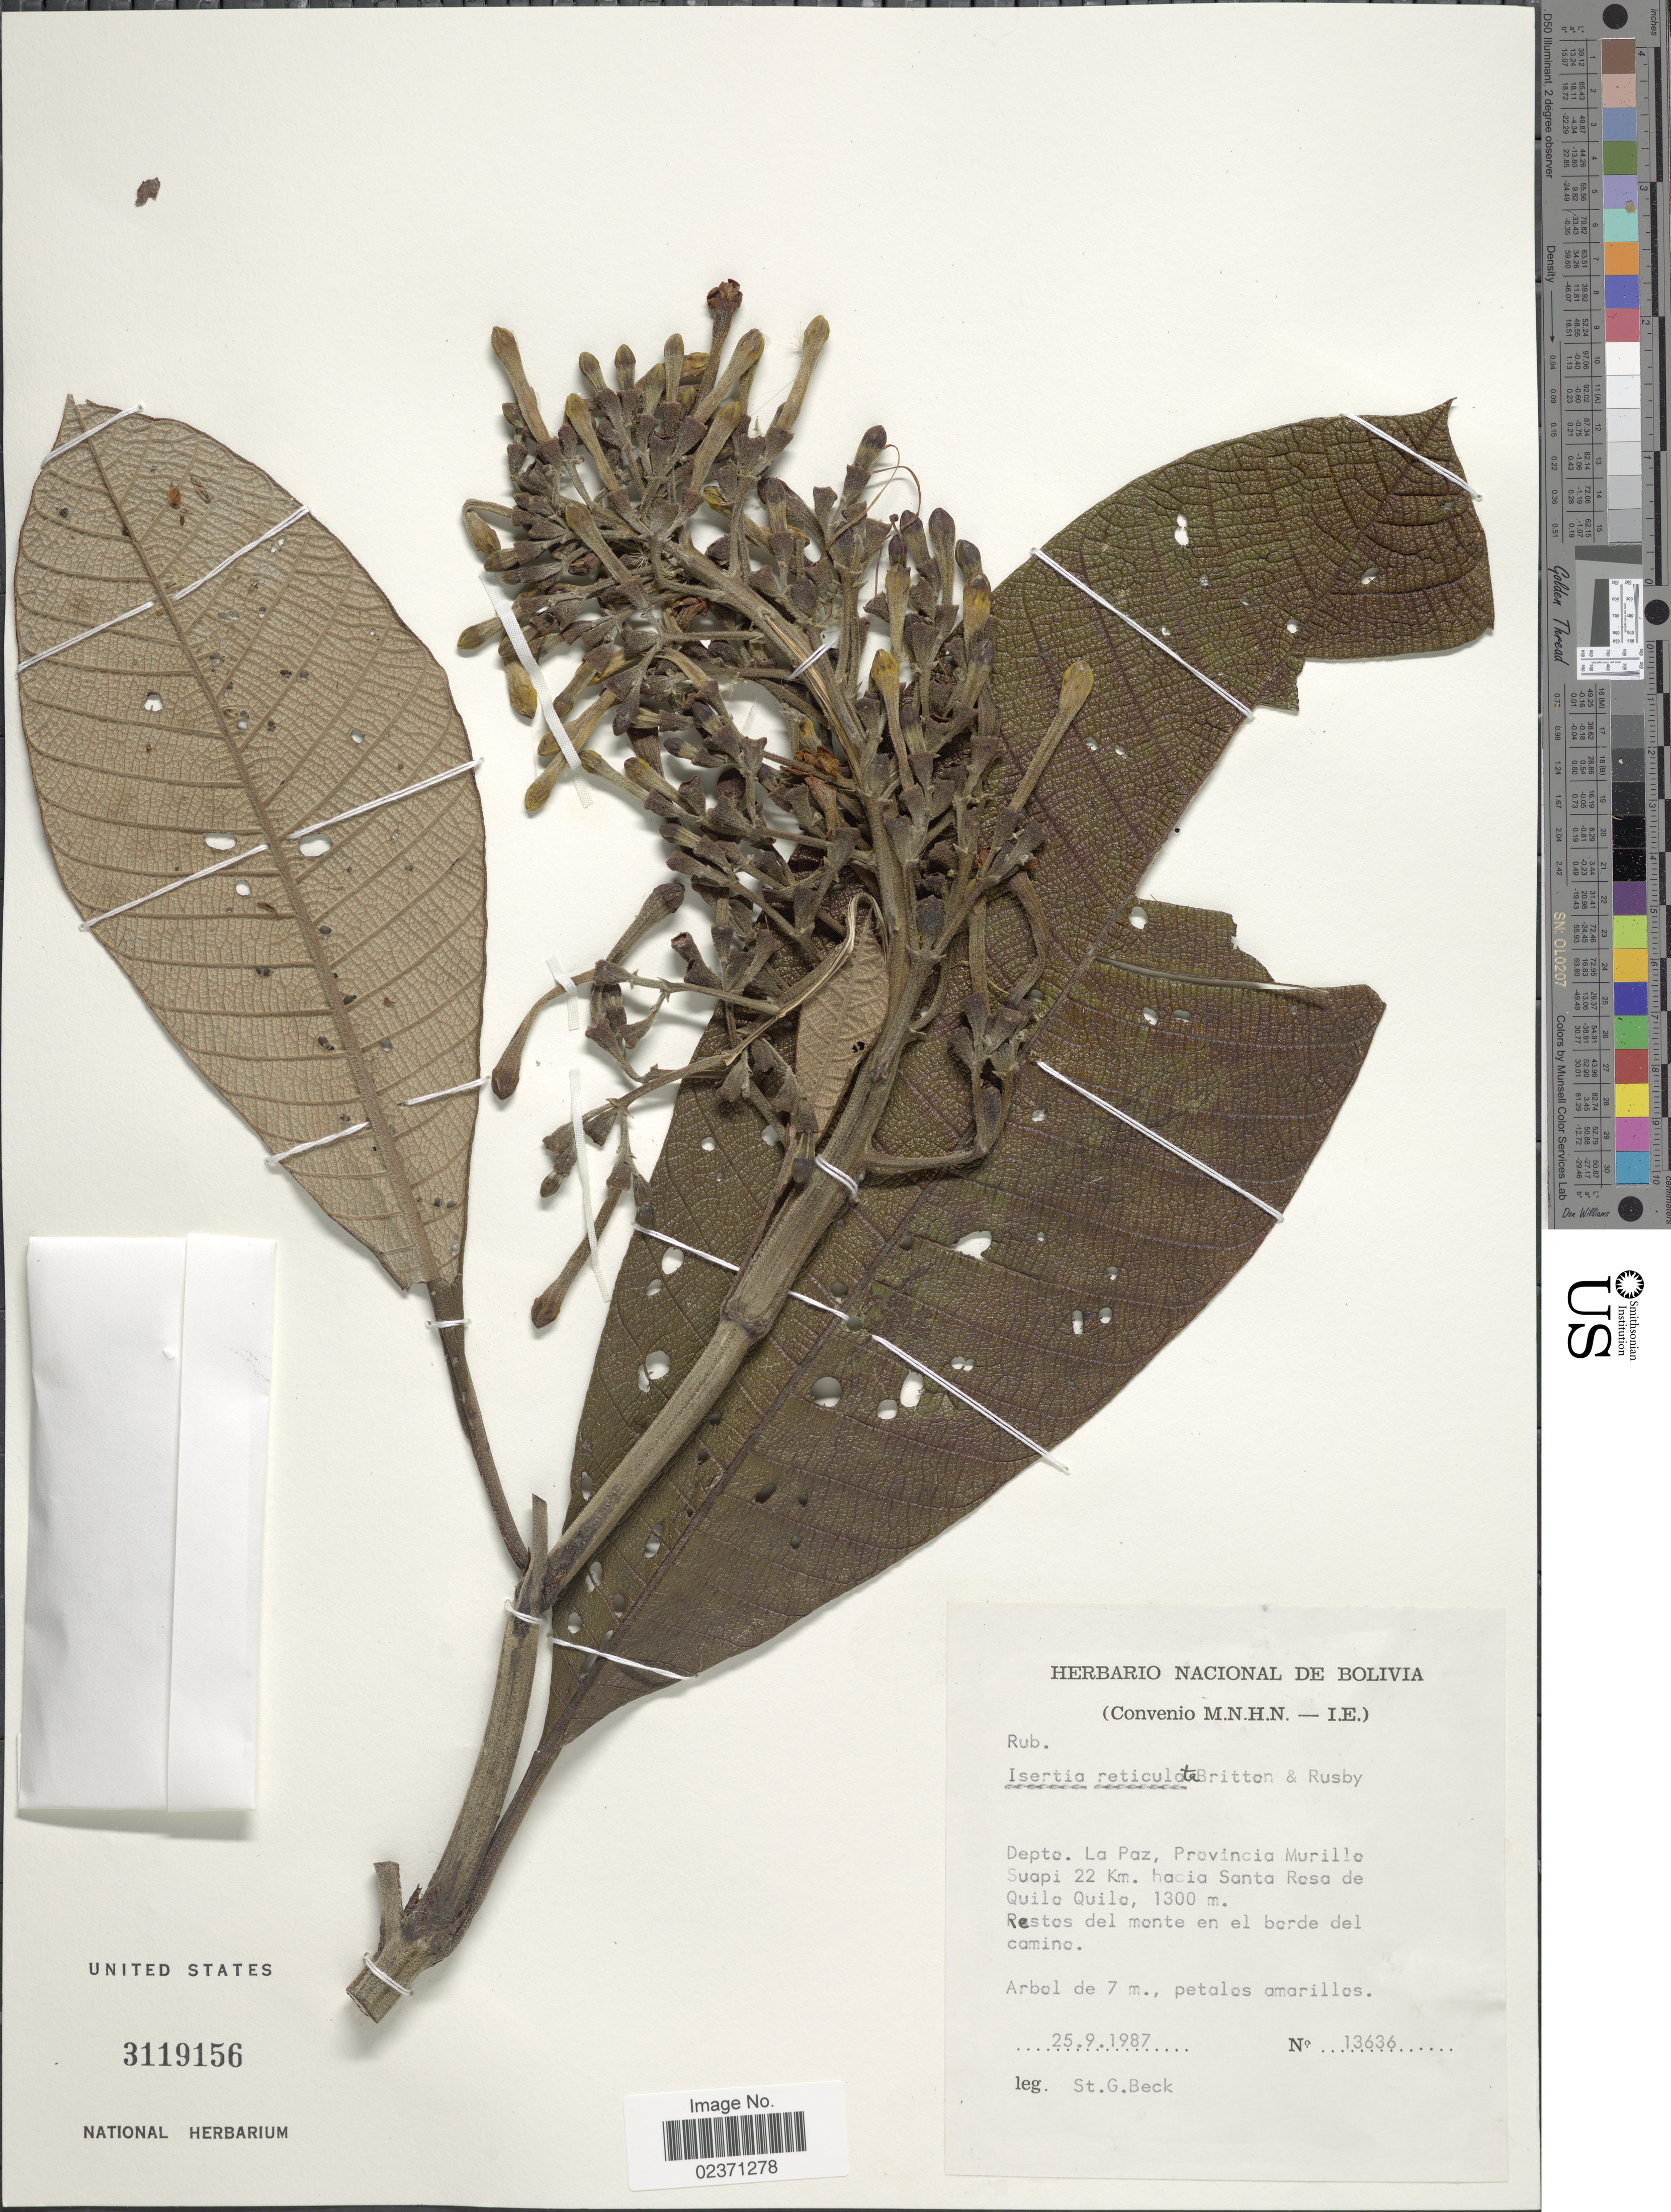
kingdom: Plantae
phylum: Tracheophyta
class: Magnoliopsida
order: Gentianales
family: Rubiaceae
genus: Isertia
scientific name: Isertia reticulata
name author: Britton ex Rusby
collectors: S. G. Beck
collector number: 13636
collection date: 1987-09-25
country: Bolivia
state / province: La Paz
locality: Depto. La Paz, Provincia Murillo Suapi 22 Km. hacia Santa Rosa de Quilo Quilo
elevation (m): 1300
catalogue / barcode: US 3119156